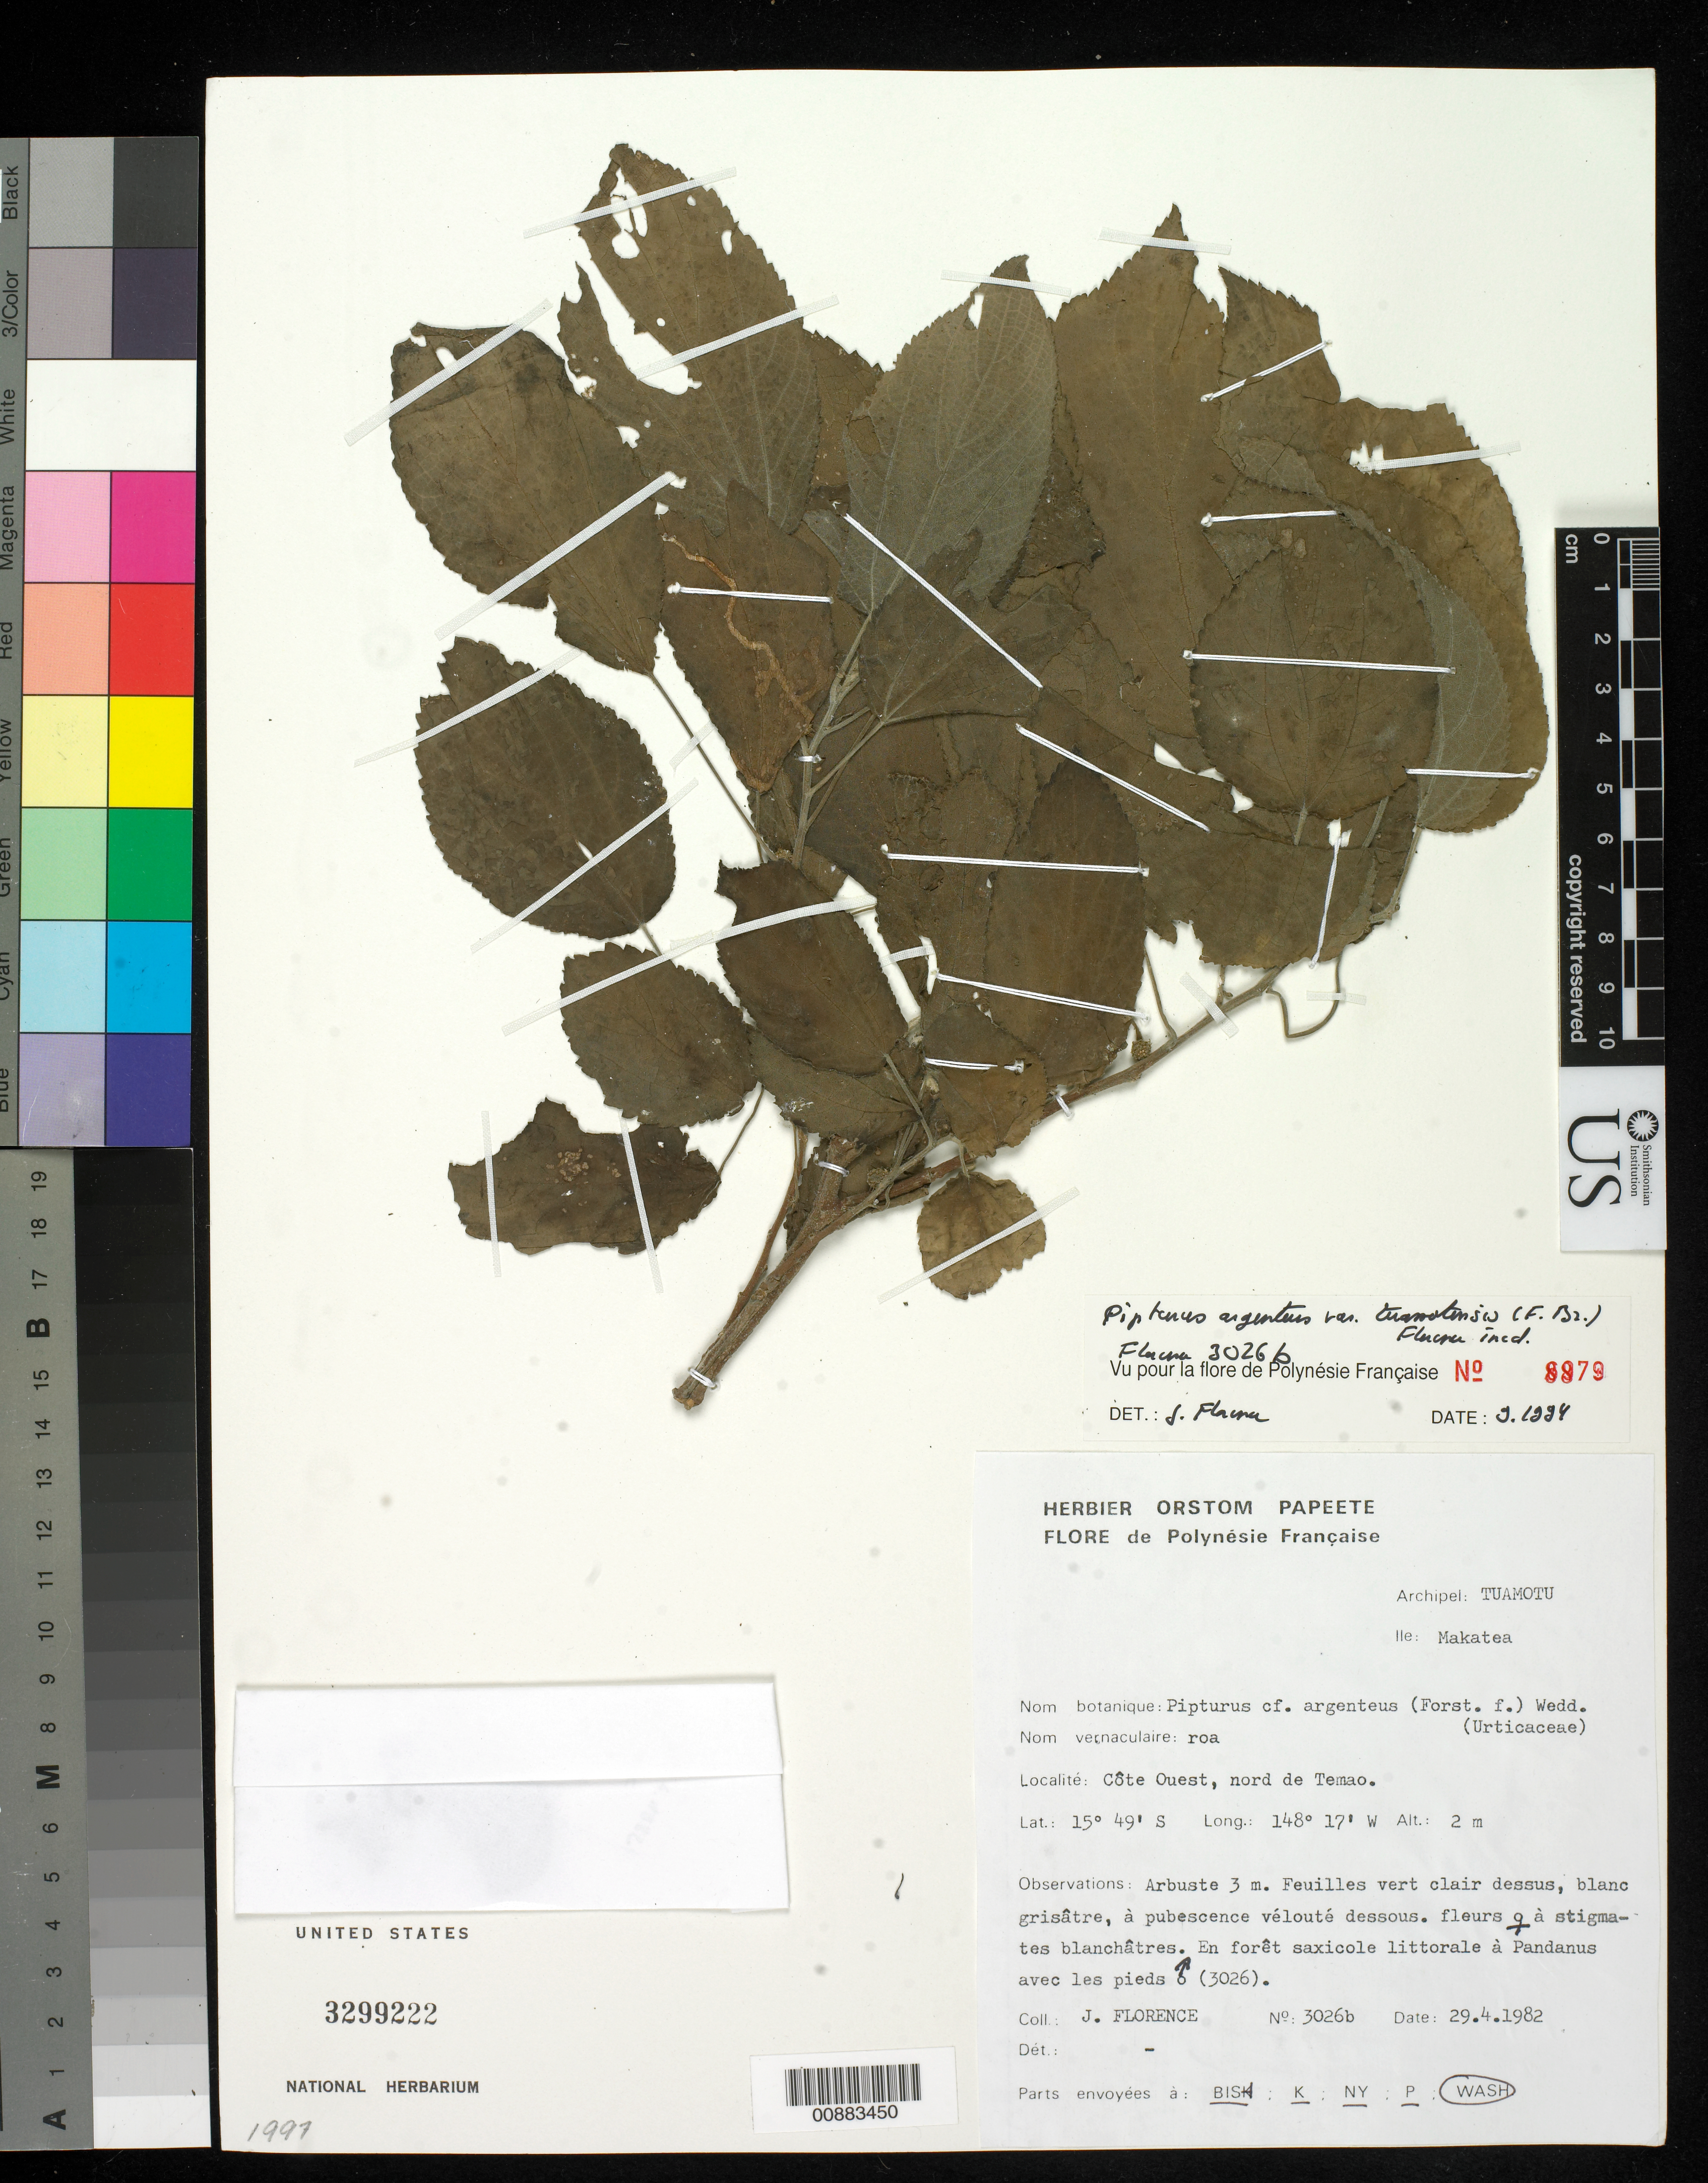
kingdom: Plantae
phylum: Tracheophyta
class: Magnoliopsida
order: Rosales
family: Urticaceae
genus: Pipturus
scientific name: Pipturus argenteus var. tuamatoensis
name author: (F. Br.) J. Florence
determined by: Florence, J.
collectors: J. Florence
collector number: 3026b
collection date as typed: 29 Apr 1982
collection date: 1982-04-29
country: French Polynesia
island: Temao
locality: Cote Quest, nord de Temao(?)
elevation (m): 2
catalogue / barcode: US 3299222